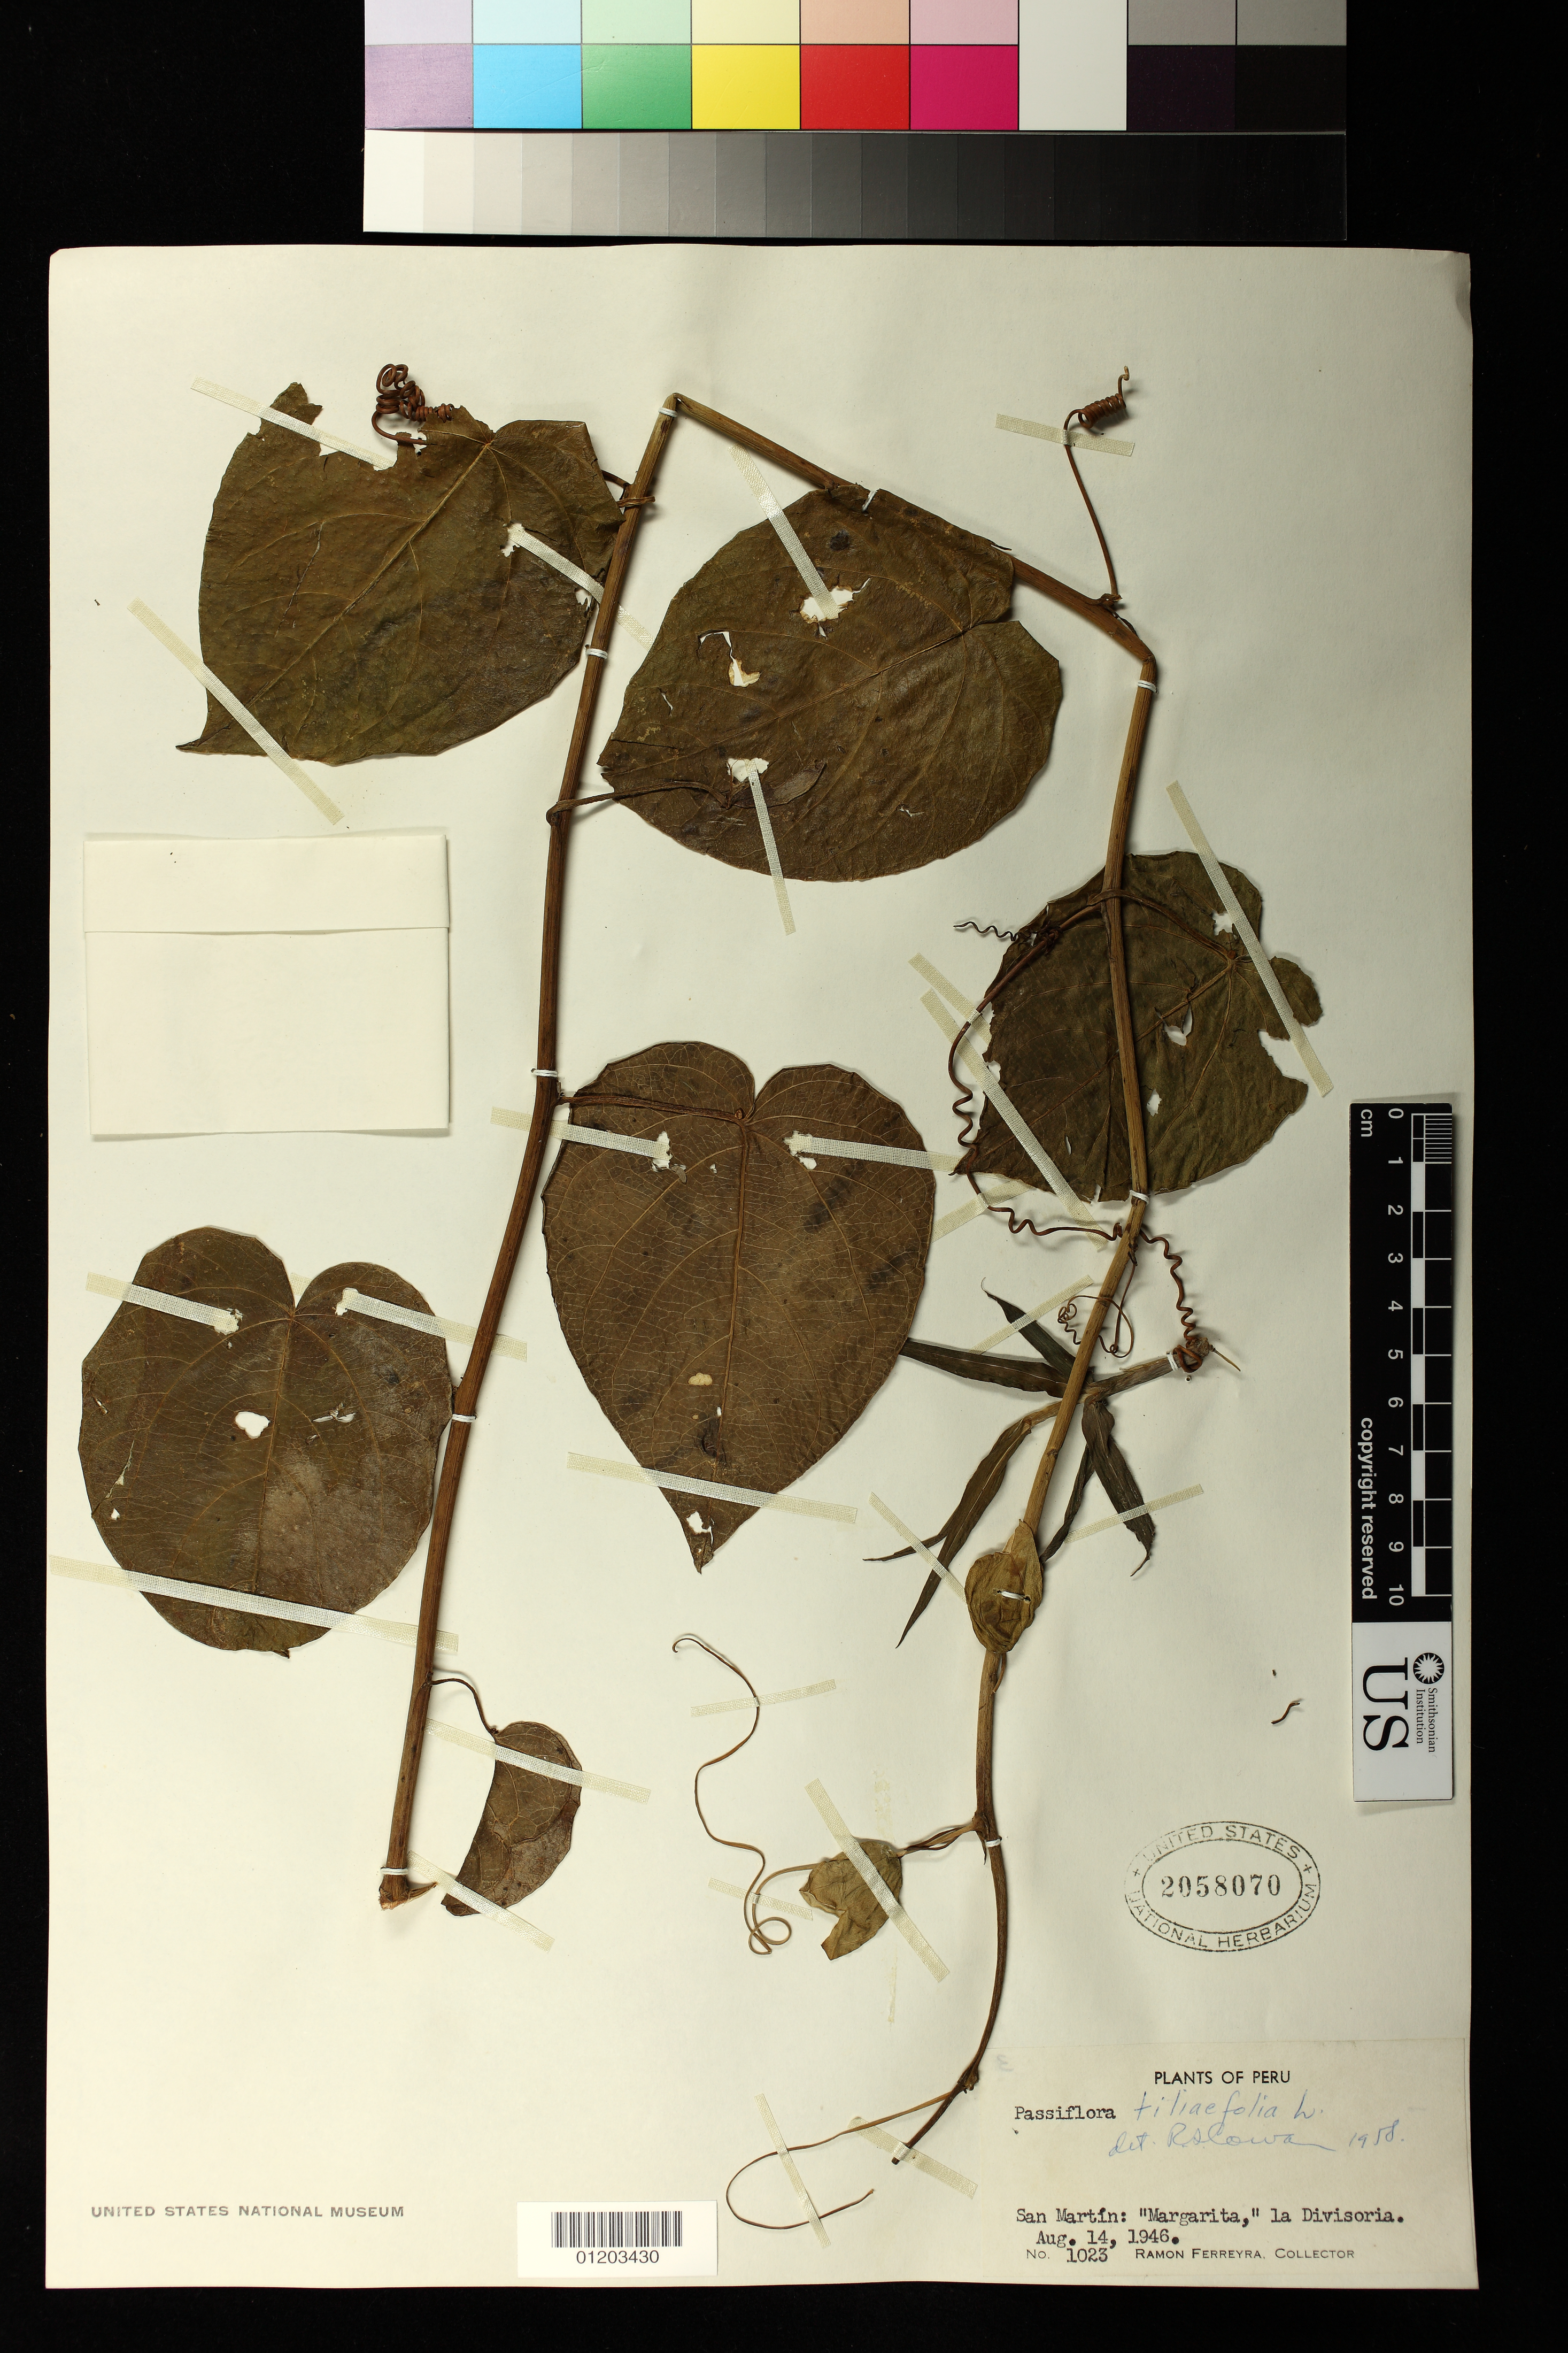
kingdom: Plantae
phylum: Tracheophyta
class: Magnoliopsida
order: Malpighiales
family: Passifloraceae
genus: Passiflora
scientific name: Passiflora tiliifolia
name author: L.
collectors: R. A. Ferreyra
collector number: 1023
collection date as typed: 14 Aug 1946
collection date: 1946-08-14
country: Peru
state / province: San Martín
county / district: Picota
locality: "Margarita," la Divisoria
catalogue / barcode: US 2058070